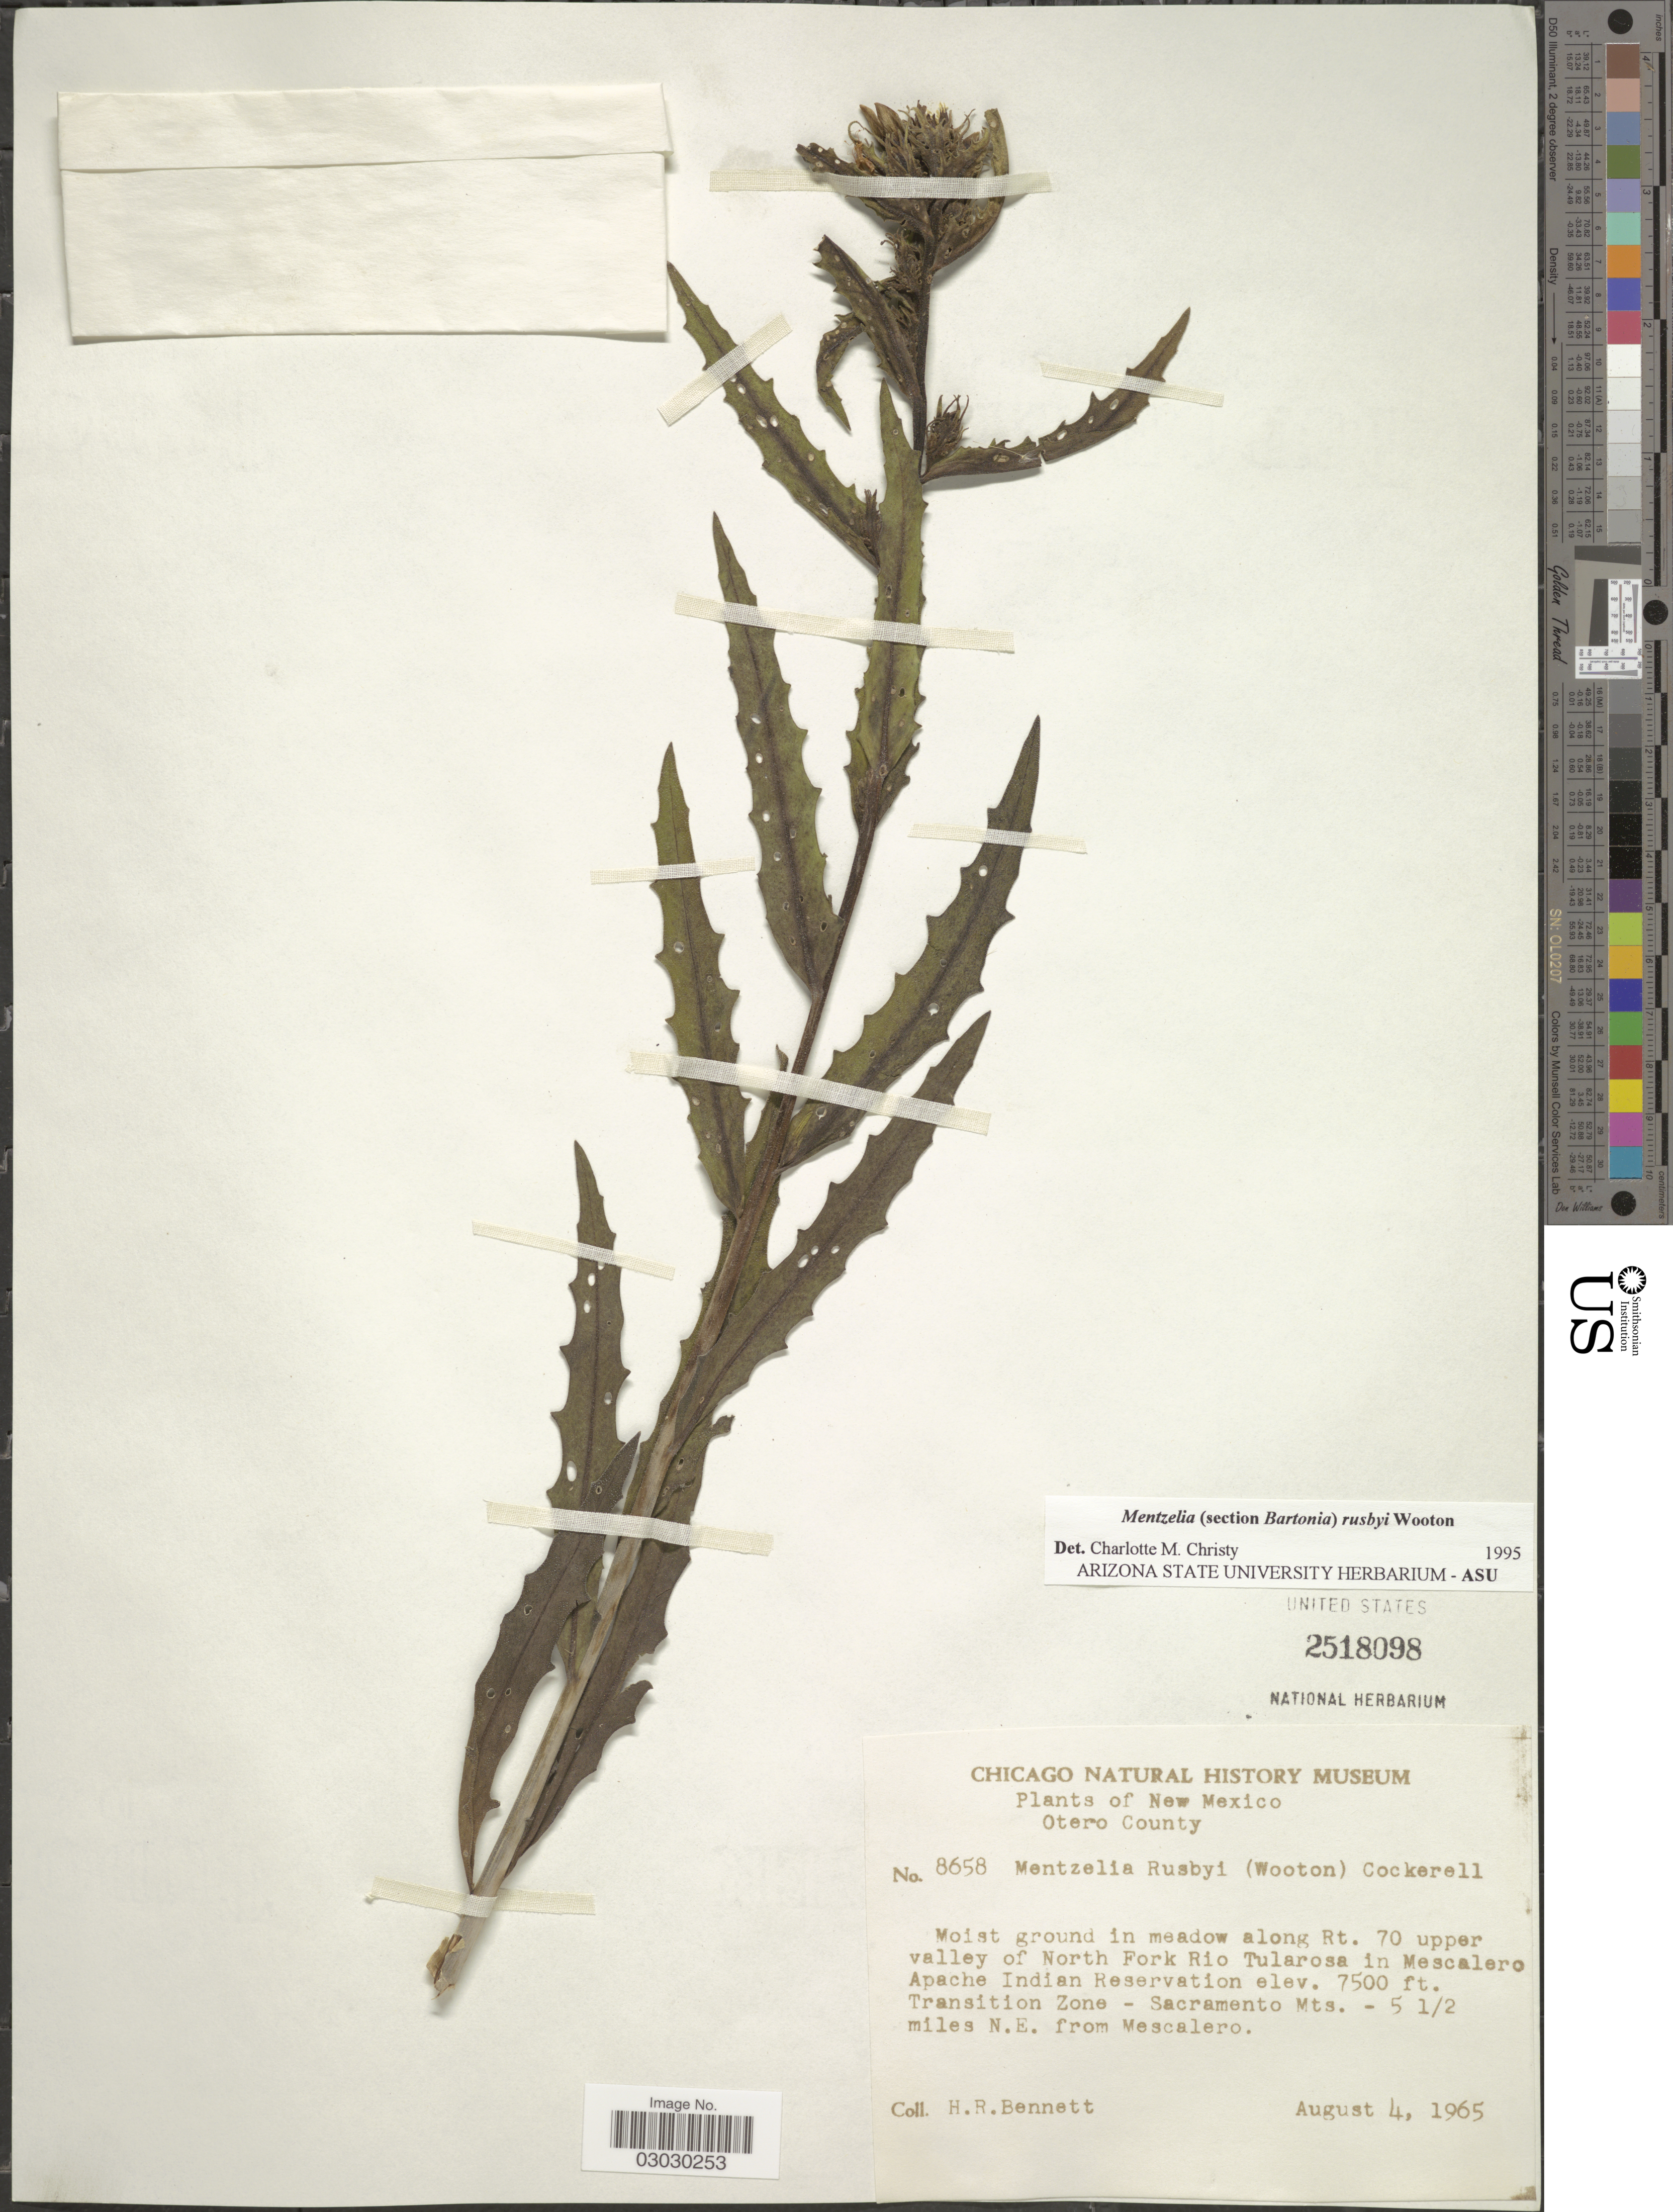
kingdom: Plantae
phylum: Tracheophyta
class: Magnoliopsida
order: Cornales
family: Loasaceae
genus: Mentzelia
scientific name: Mentzelia rusbyi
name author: Wooton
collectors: H. R. Bennett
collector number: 8658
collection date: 1965-08-04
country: United States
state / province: New Mexico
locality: Otero County, Moist ground in meadow along Rt. 70 upper valley of North Fork Rio Tularosa in Mescalero Apache Indian Reservation, Transition Zone - Sacramento Mts., 5½ miles N.E. from Mescalero.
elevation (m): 2286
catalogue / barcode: US 2518098